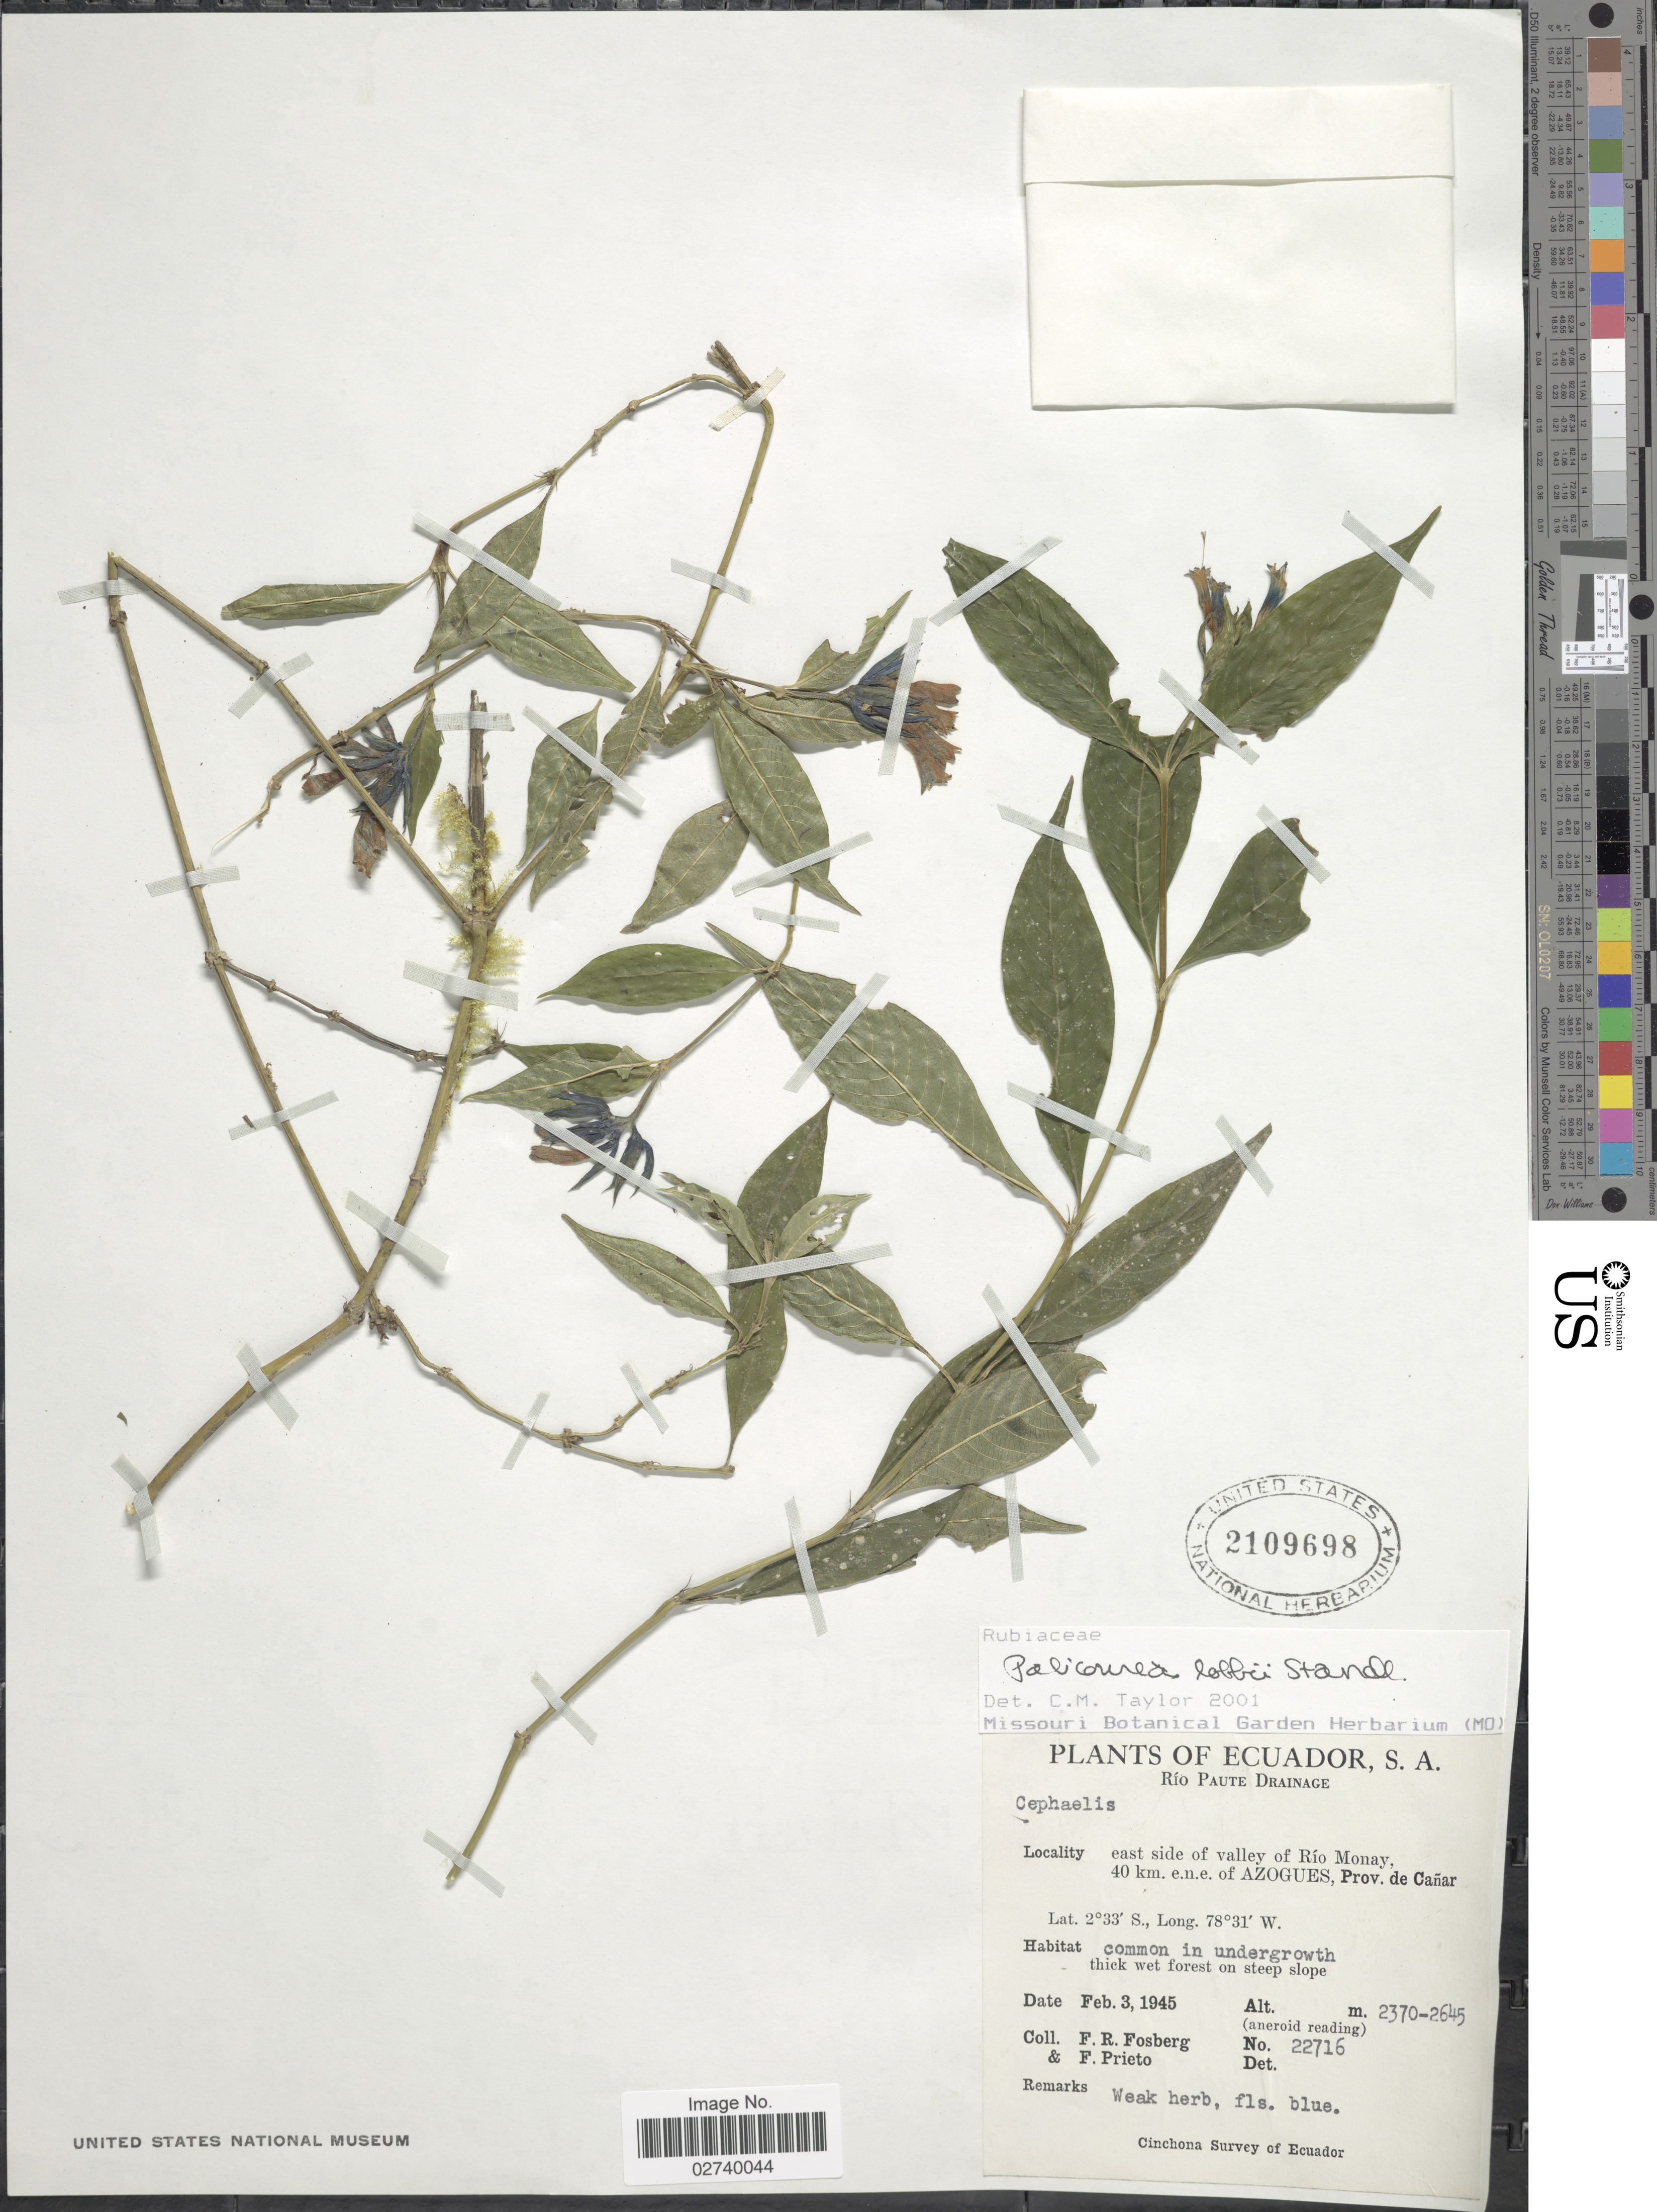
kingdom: Plantae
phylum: Tracheophyta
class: Magnoliopsida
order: Gentianales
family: Rubiaceae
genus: Palicourea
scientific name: Palicourea lobbii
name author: Standl.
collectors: F. R. Fosberg & F. Prieto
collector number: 22716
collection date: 1945-02-03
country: Ecuador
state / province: Cañar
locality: Río Paute Drainage. east side of valley of Río Monay, 40 km. e.n.e. of Azogues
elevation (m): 2370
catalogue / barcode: US 2190698